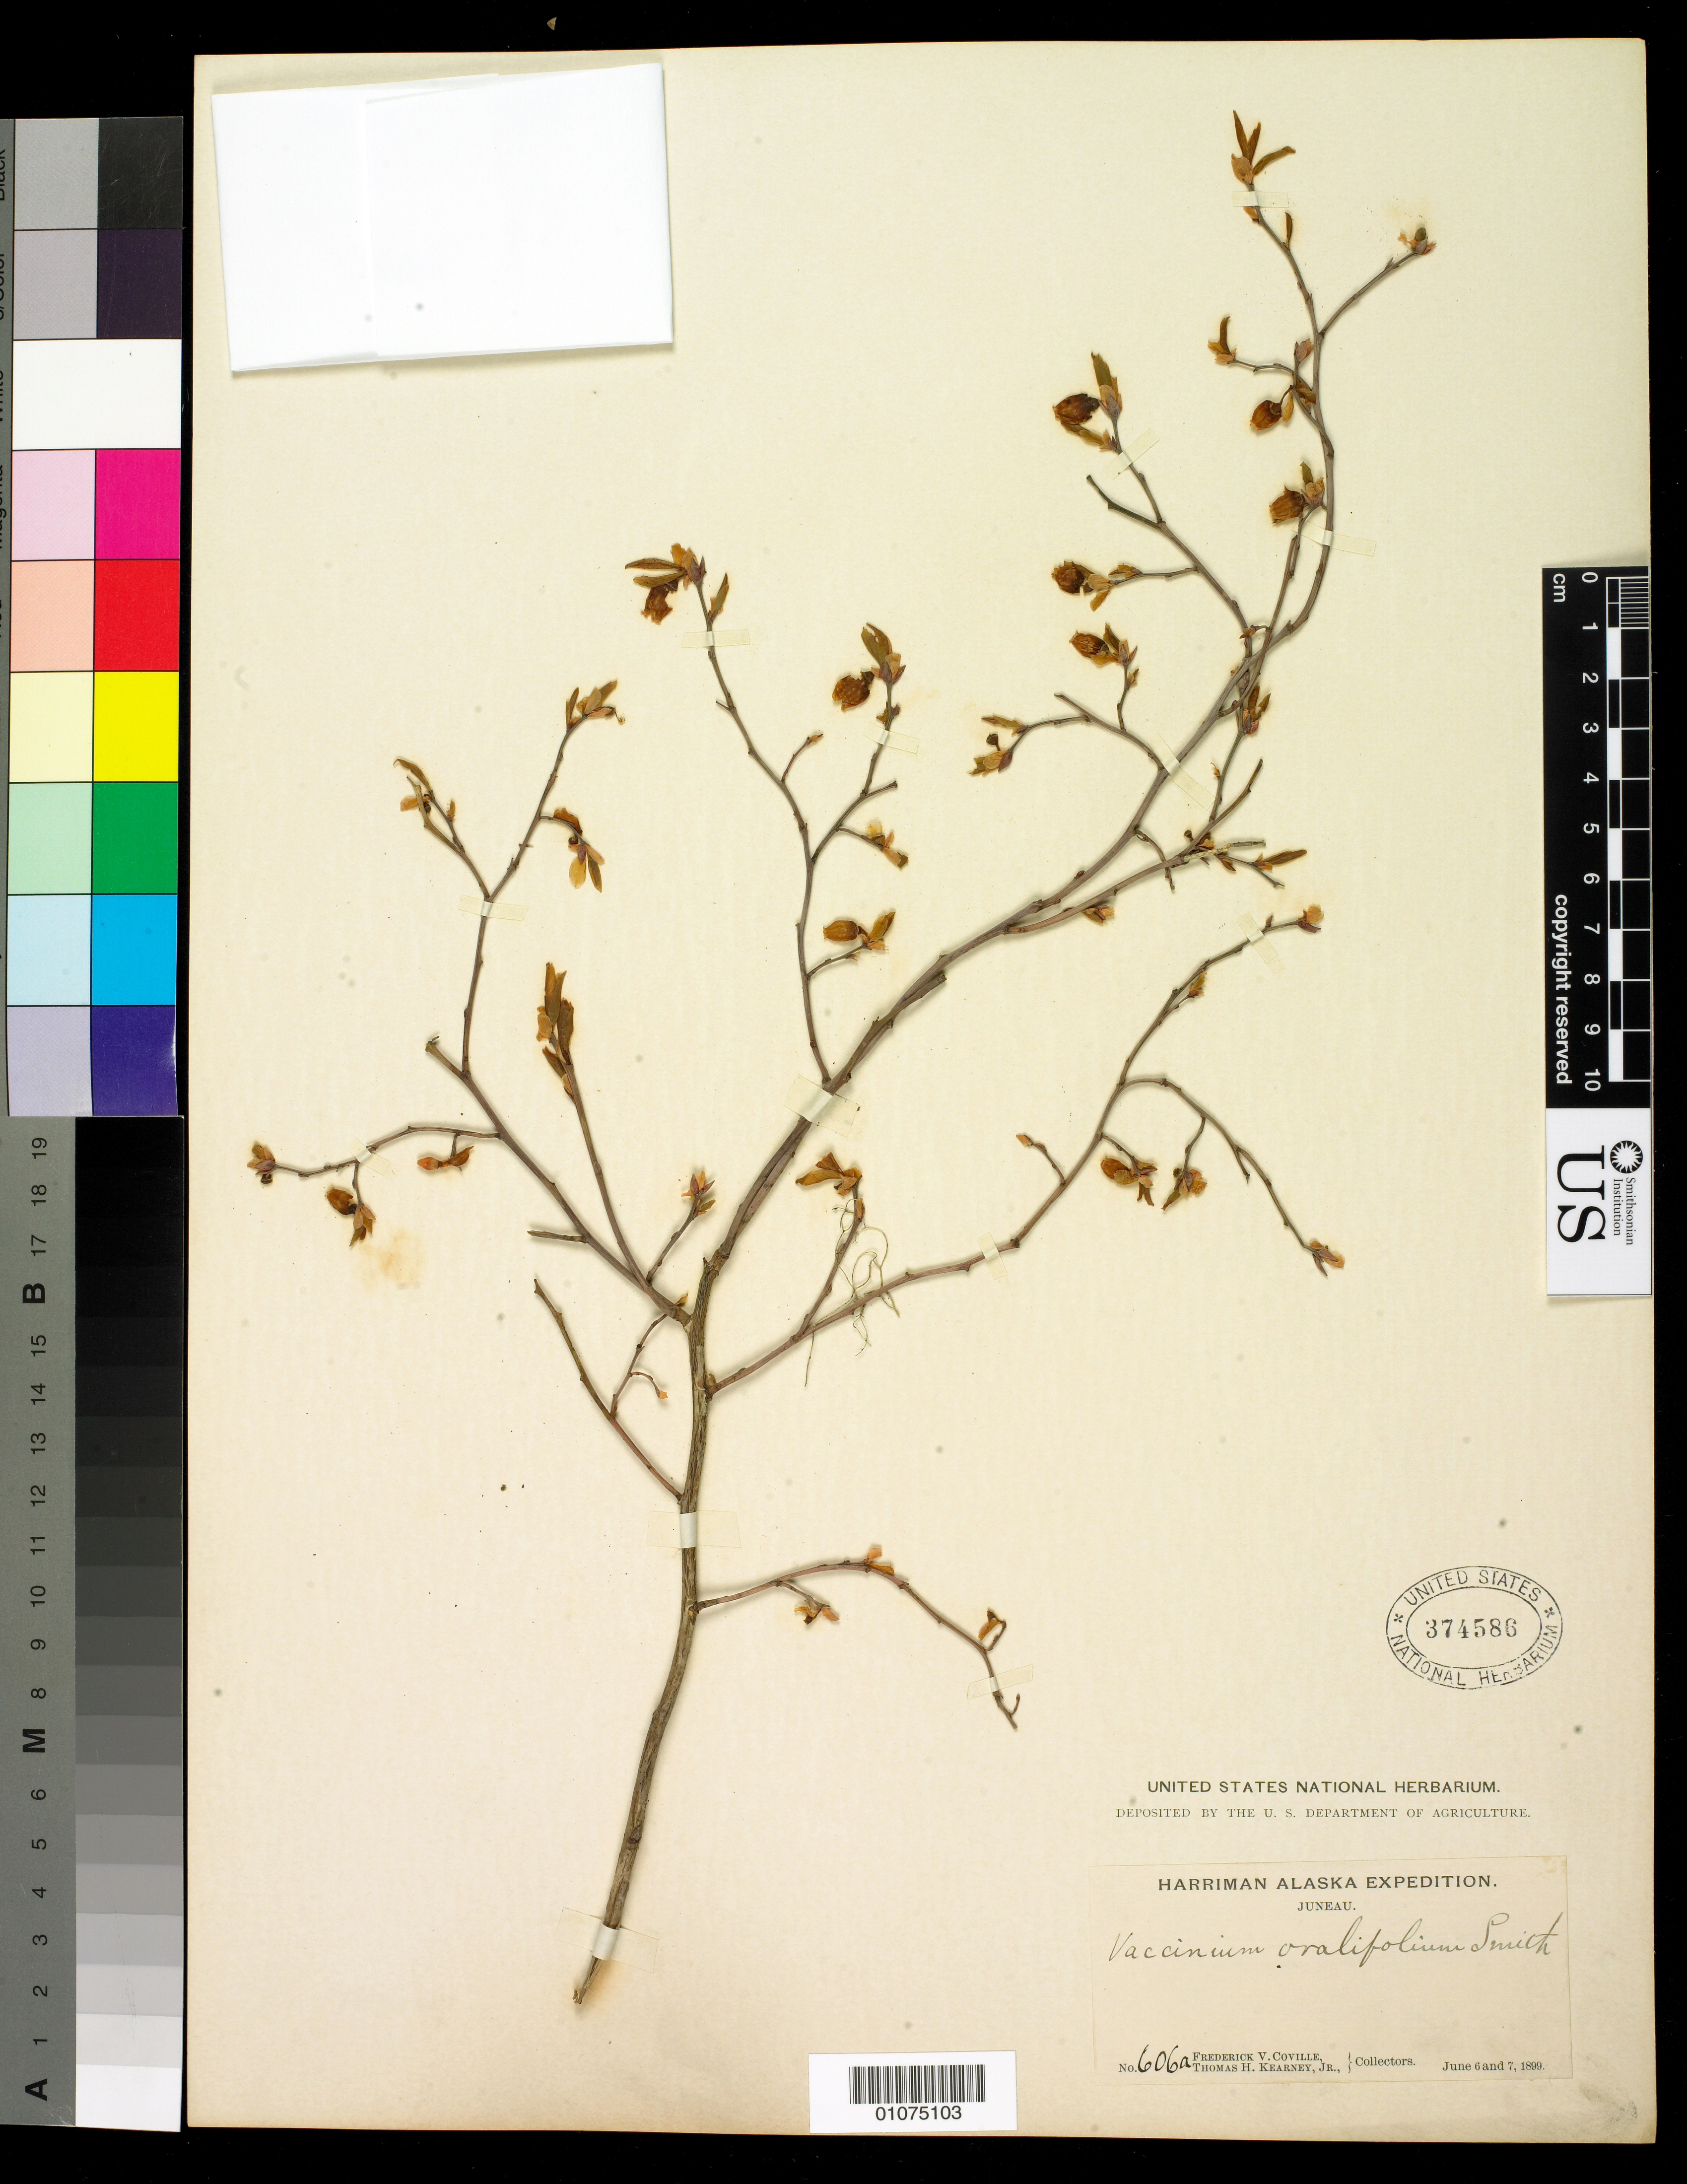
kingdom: Plantae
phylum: Tracheophyta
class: Magnoliopsida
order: Ericales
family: Ericaceae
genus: Vaccinium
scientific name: Vaccinium ovalifolium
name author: Sm.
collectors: F. V. Coville & T. H. Kearney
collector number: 606a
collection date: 1899-06-06,1899-06-07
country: United States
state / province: Alaska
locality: Juneau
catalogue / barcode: US 374586